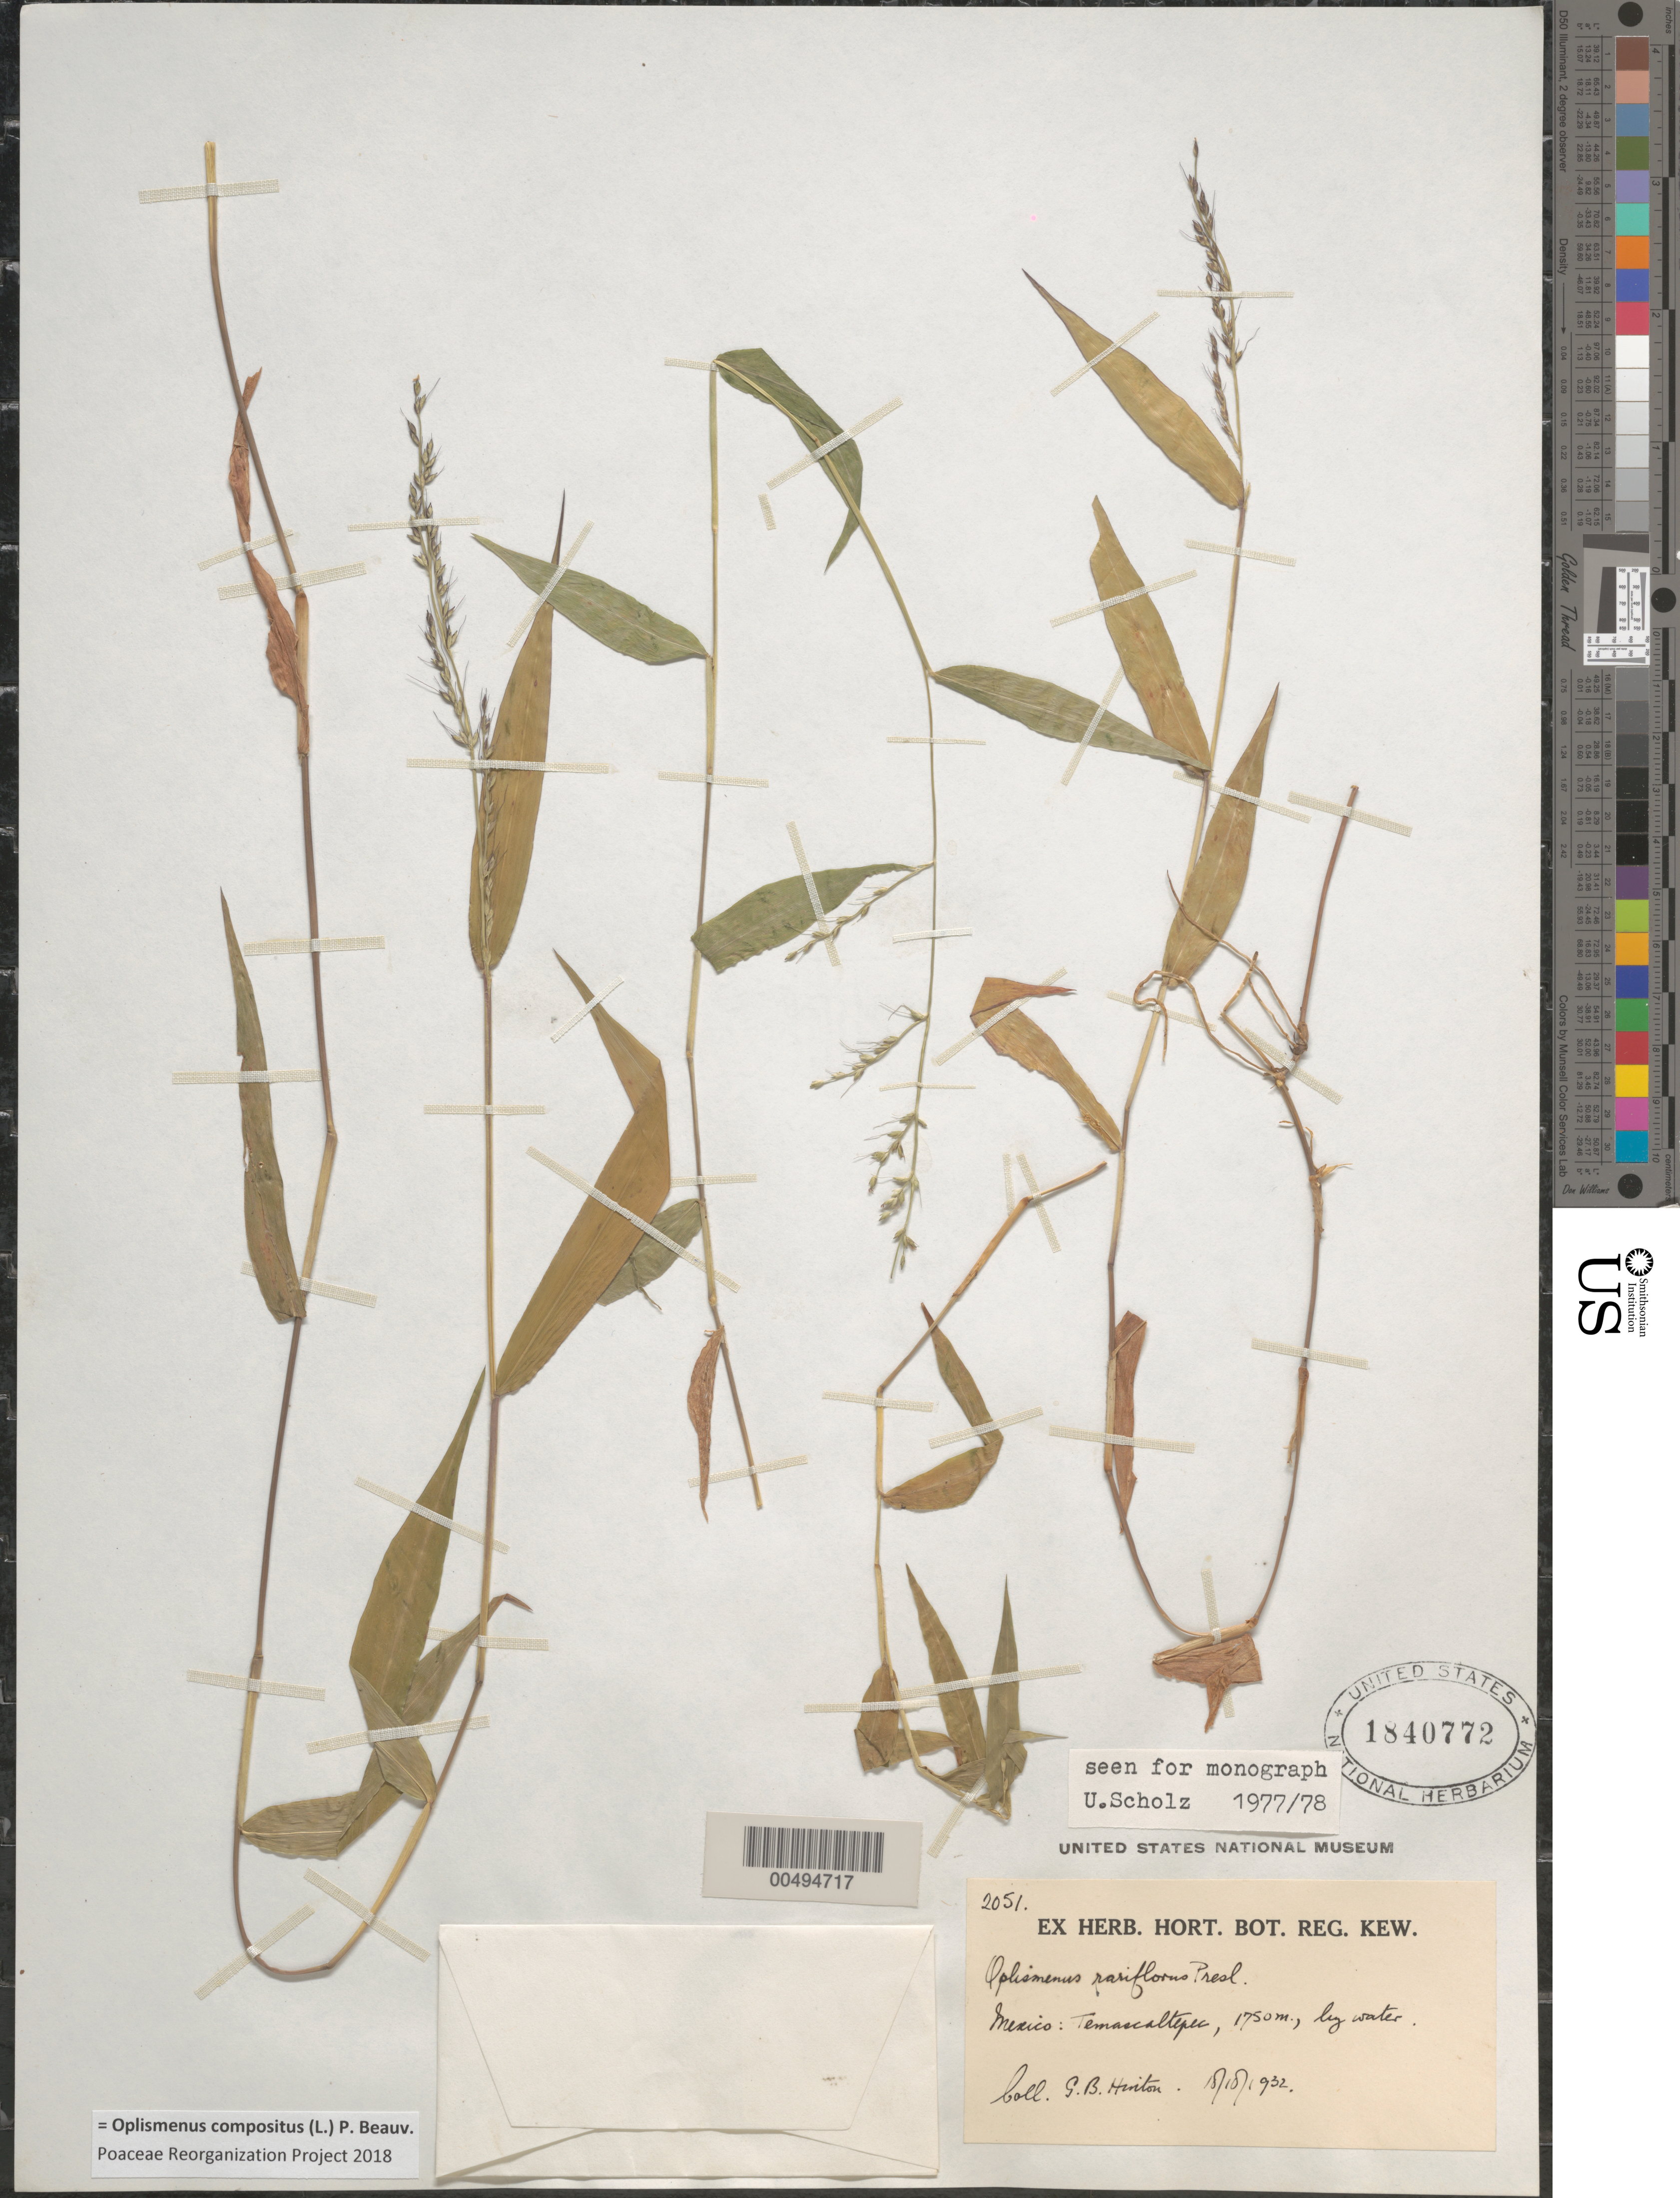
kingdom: Plantae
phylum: Tracheophyta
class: Liliopsida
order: Poales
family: Poaceae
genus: Oplismenus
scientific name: Oplismenus compositus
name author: (L.) P. Beauv.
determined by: Poaceae Reorganization Project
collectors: G. B. Hinton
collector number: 2051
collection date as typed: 10 Oct 1932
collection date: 1932-10-10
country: Mexico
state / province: México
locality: Temascaltepec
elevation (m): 1750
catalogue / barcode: US 1840772